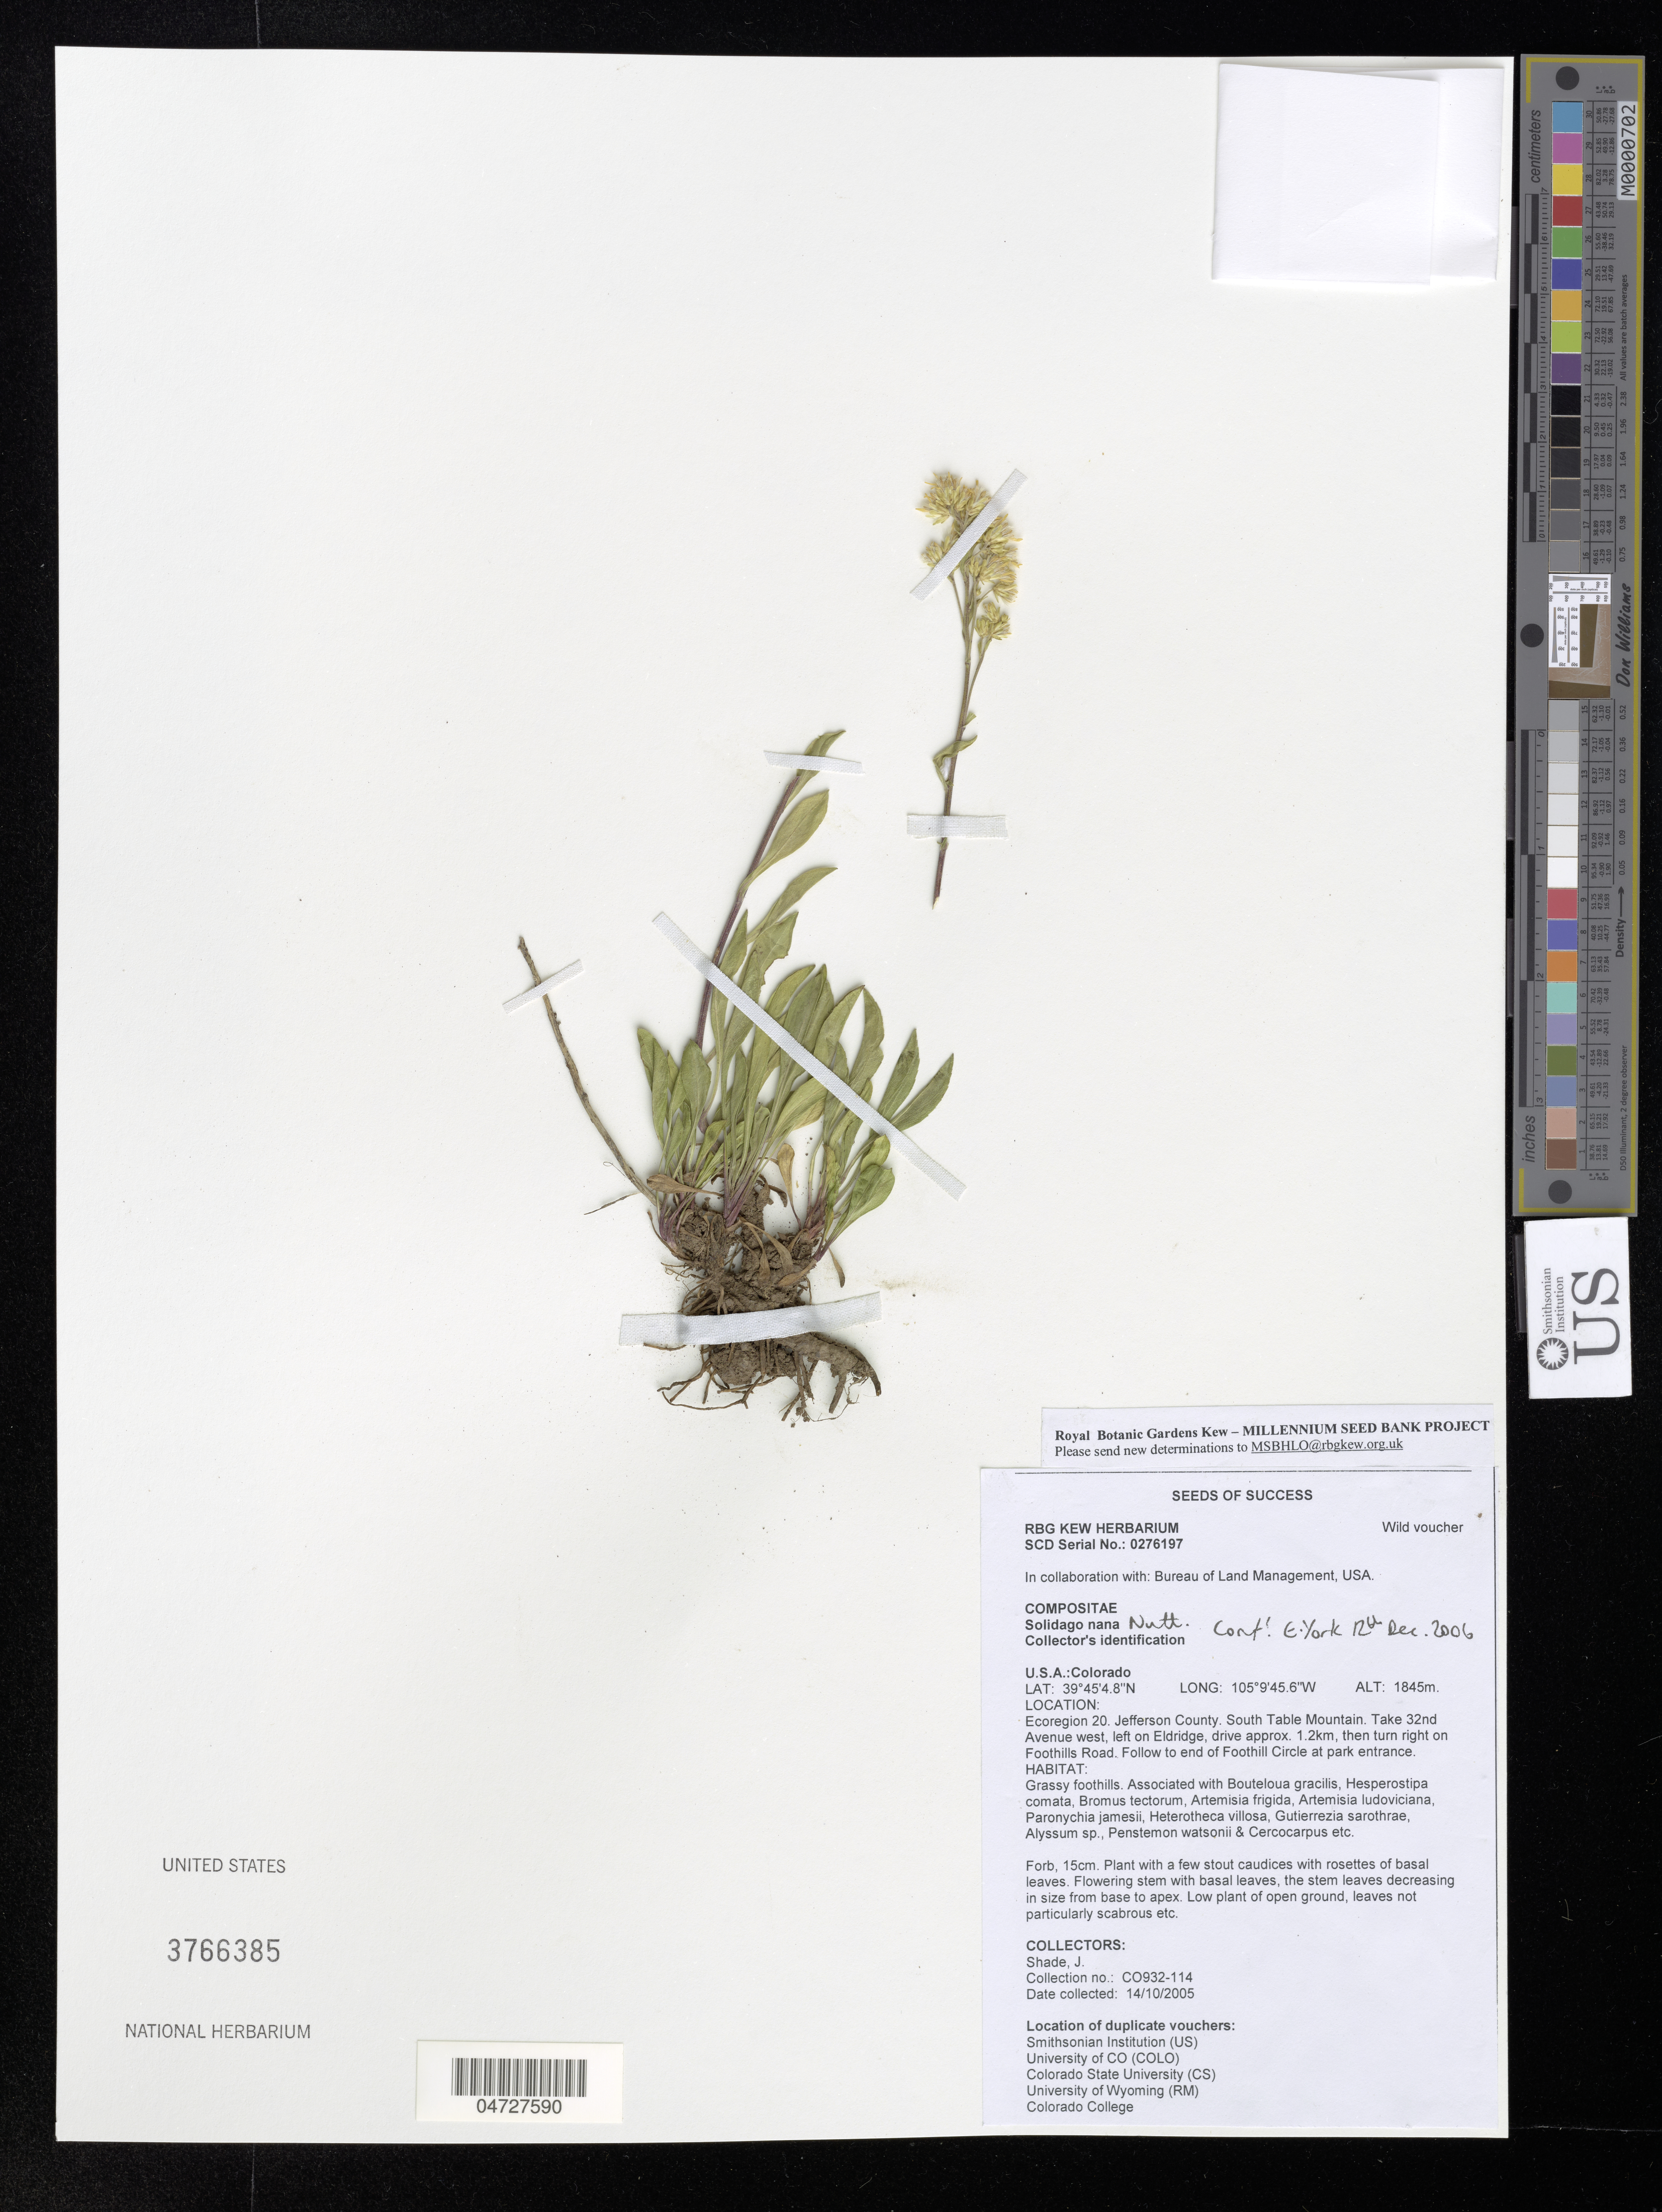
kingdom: Plantae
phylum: Tracheophyta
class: Magnoliopsida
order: Asterales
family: Asteraceae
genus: Solidago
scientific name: Solidago nana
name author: Nutt.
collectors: J. Shade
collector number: CO932-114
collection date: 2005-10-14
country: United States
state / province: Colorado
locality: Ecoregion 20. Jefferson County. South Table Mountain. Take 32nd Avenue west, left on Eldridge, drive approx. 1.2km, then turn right on Foothills Road. Follow to end of Foothill Circle at park entrance.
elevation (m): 1845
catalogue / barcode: US 3766385